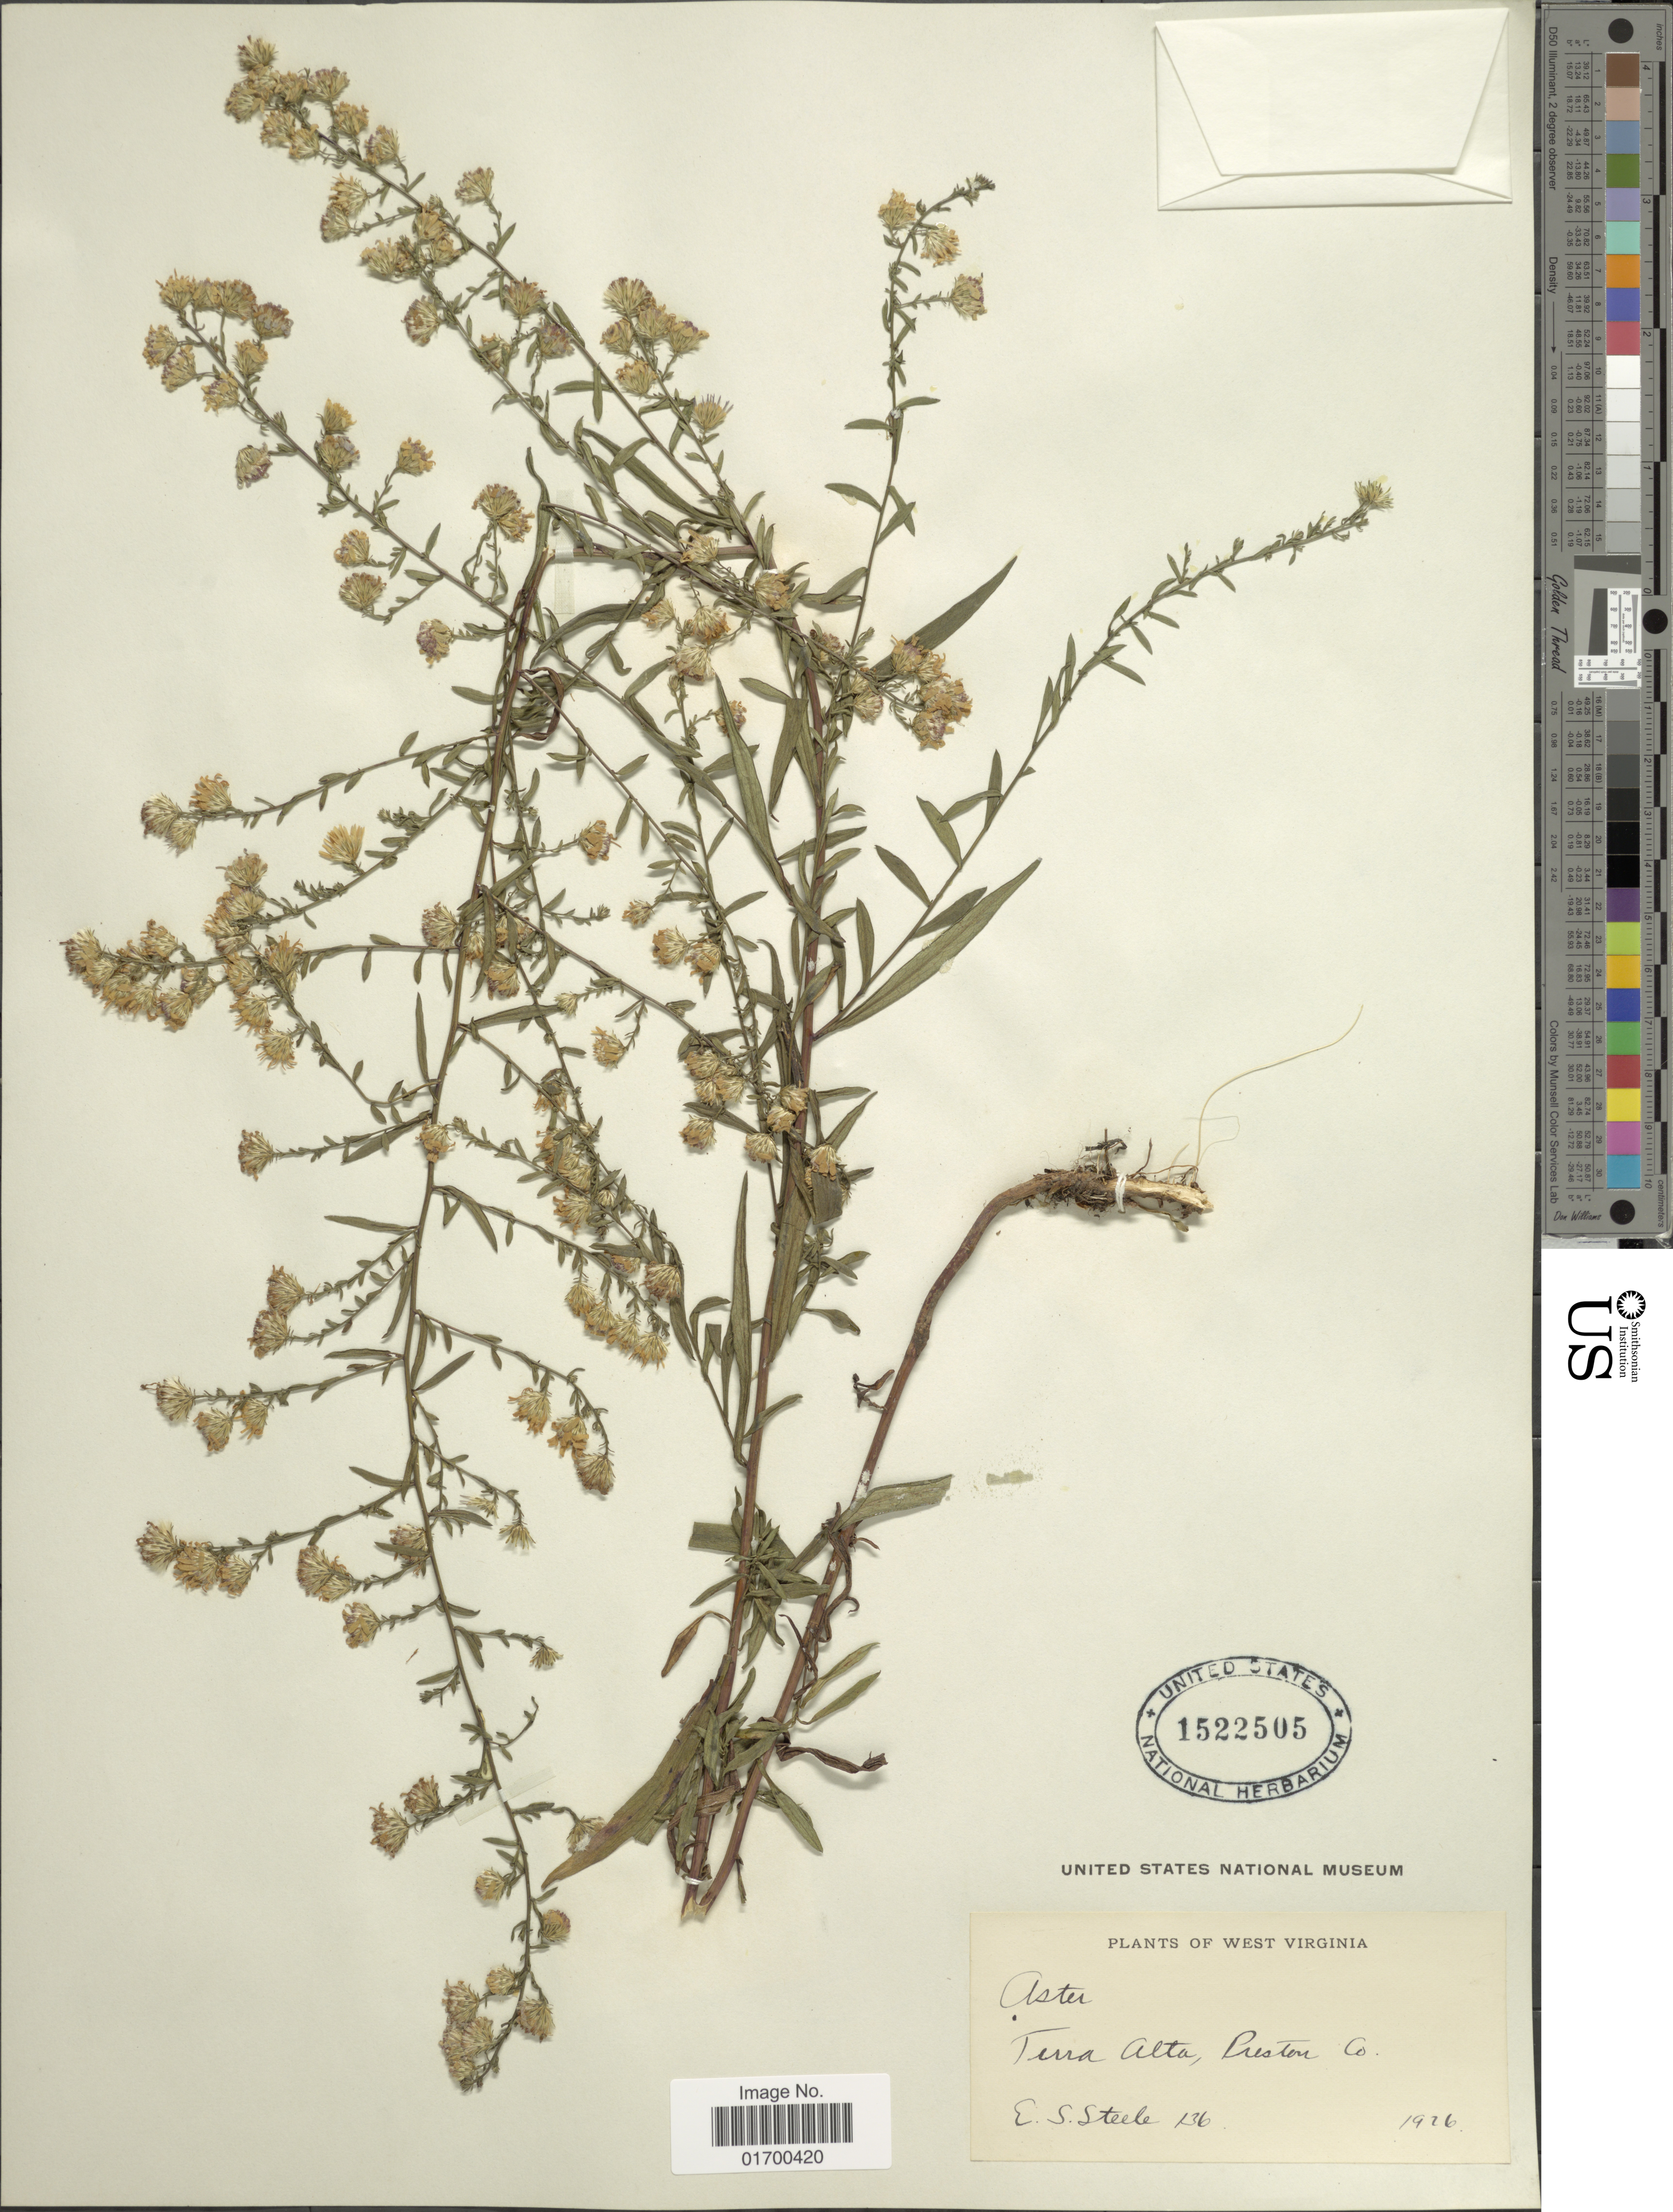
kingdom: Plantae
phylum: Tracheophyta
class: Magnoliopsida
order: Asterales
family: Asteraceae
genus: Symphyotrichum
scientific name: Symphyotrichum lateriflorum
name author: (L.) Á. Löve & D. Löve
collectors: E. Steele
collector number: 136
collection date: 1926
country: United States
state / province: West Virginia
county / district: Preston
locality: Terra Alta, Preston Co.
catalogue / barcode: US 1522505